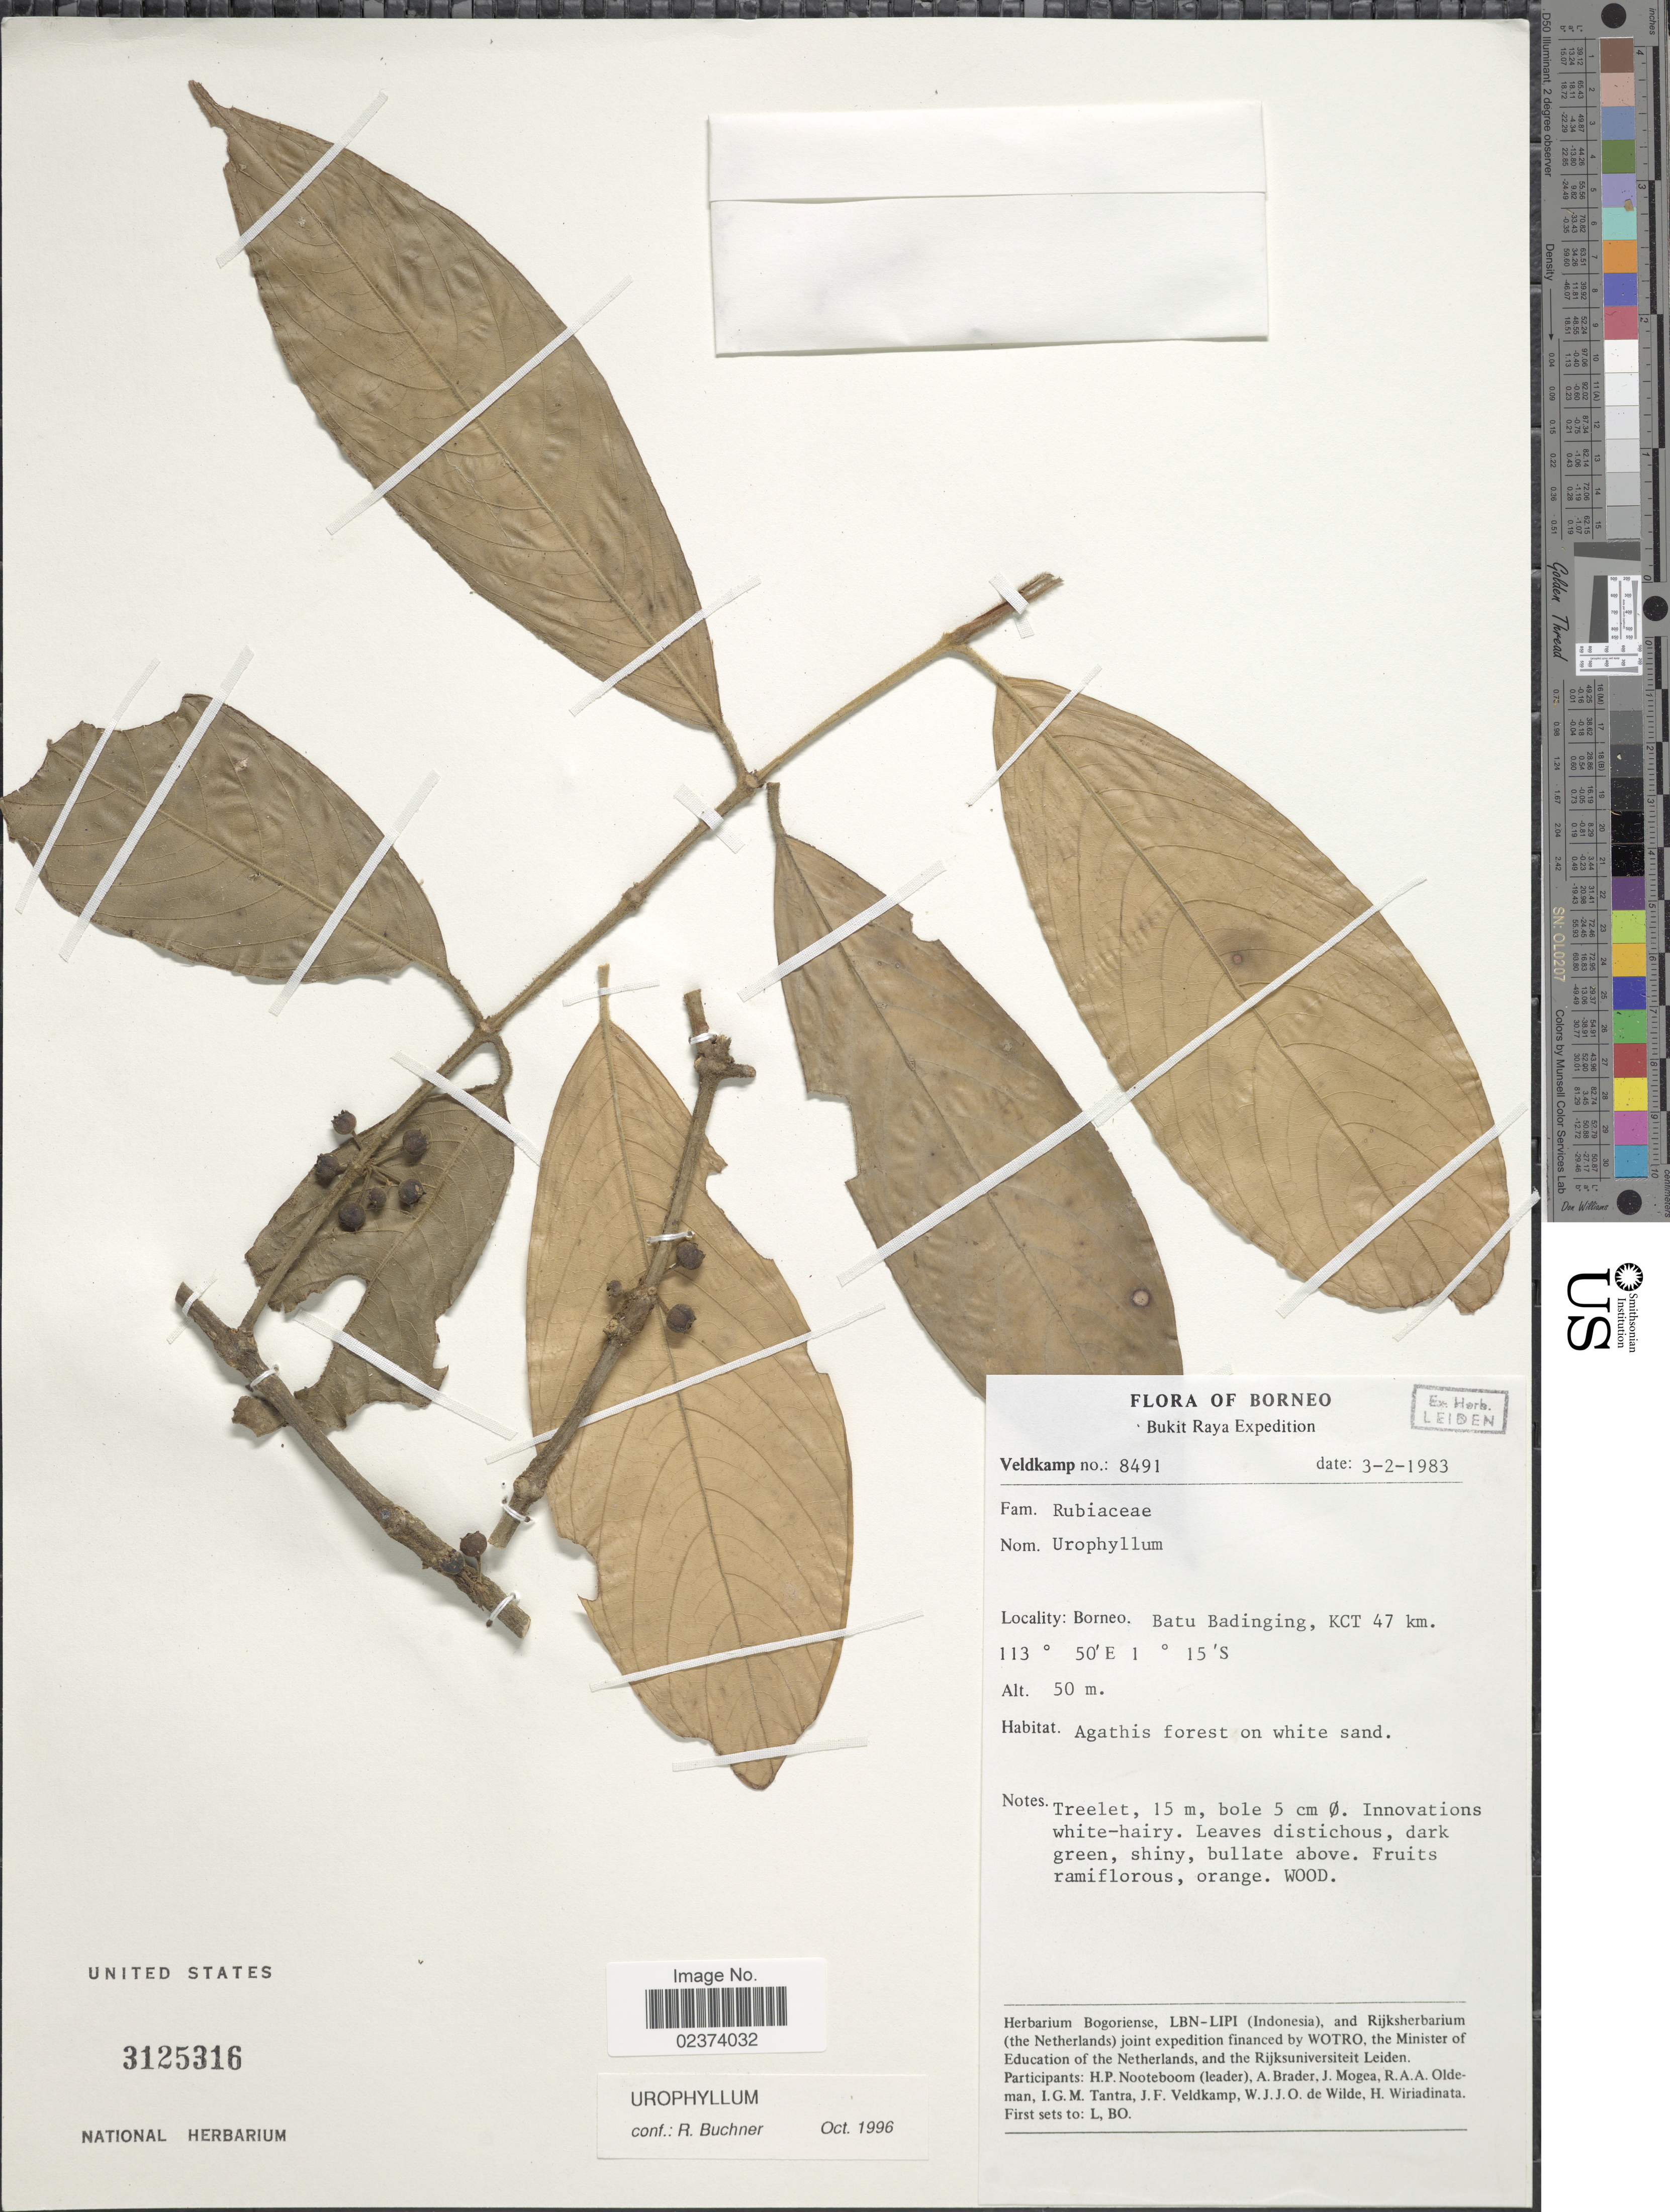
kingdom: Plantae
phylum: Tracheophyta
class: Magnoliopsida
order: Gentianales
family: Rubiaceae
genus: Urophyllum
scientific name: Urophyllum sp.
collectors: H. P. Nooteboom, A. Brader, J. Mogea, R. Oldeman & et al.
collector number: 8491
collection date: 1983-02-03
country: Indonesia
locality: Borneo, Bukit Raya, Borneo, Batu Badinging, KCT 47 km.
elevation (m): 50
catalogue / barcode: US 3125316